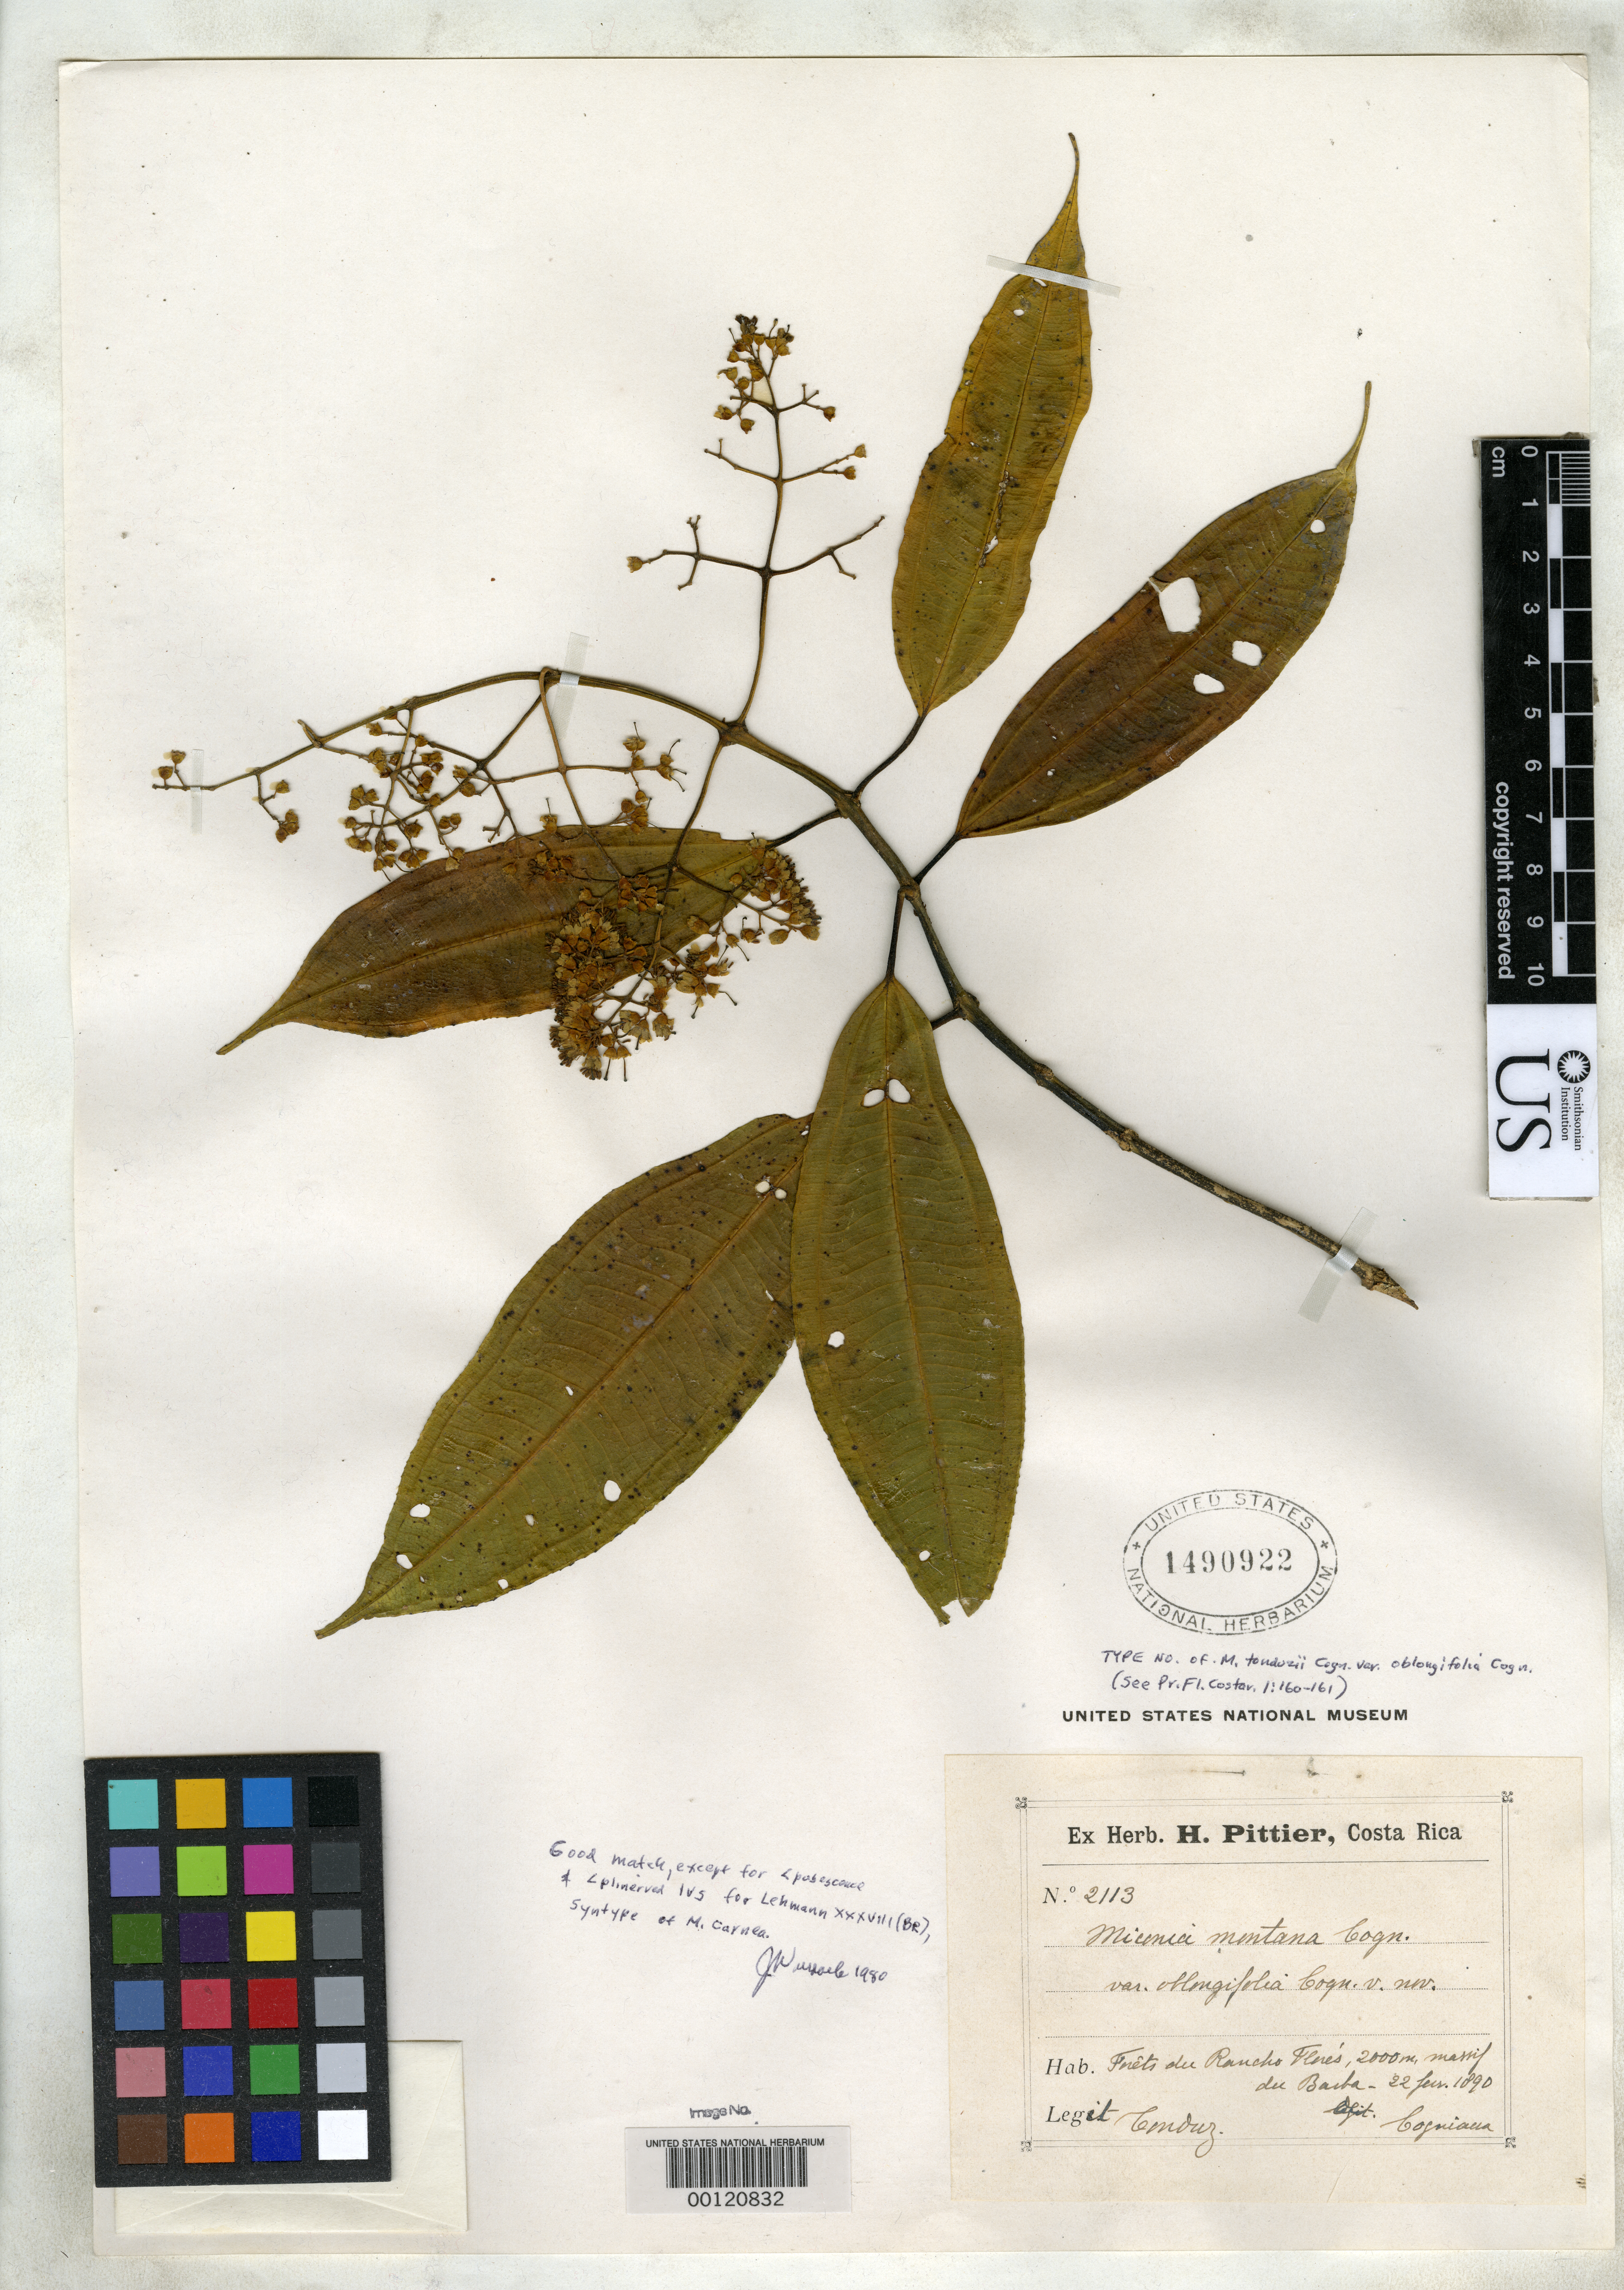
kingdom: Plantae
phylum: Tracheophyta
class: Magnoliopsida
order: Myrtales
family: Melastomataceae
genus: Miconia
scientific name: Miconia tonduzii var. oblongifolia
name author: Cogn. in A. DC.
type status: Isotype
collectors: H. F. Pittier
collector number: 2113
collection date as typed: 22 Feb 1890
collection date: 1890-02-22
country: Costa Rica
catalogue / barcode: US 1490922